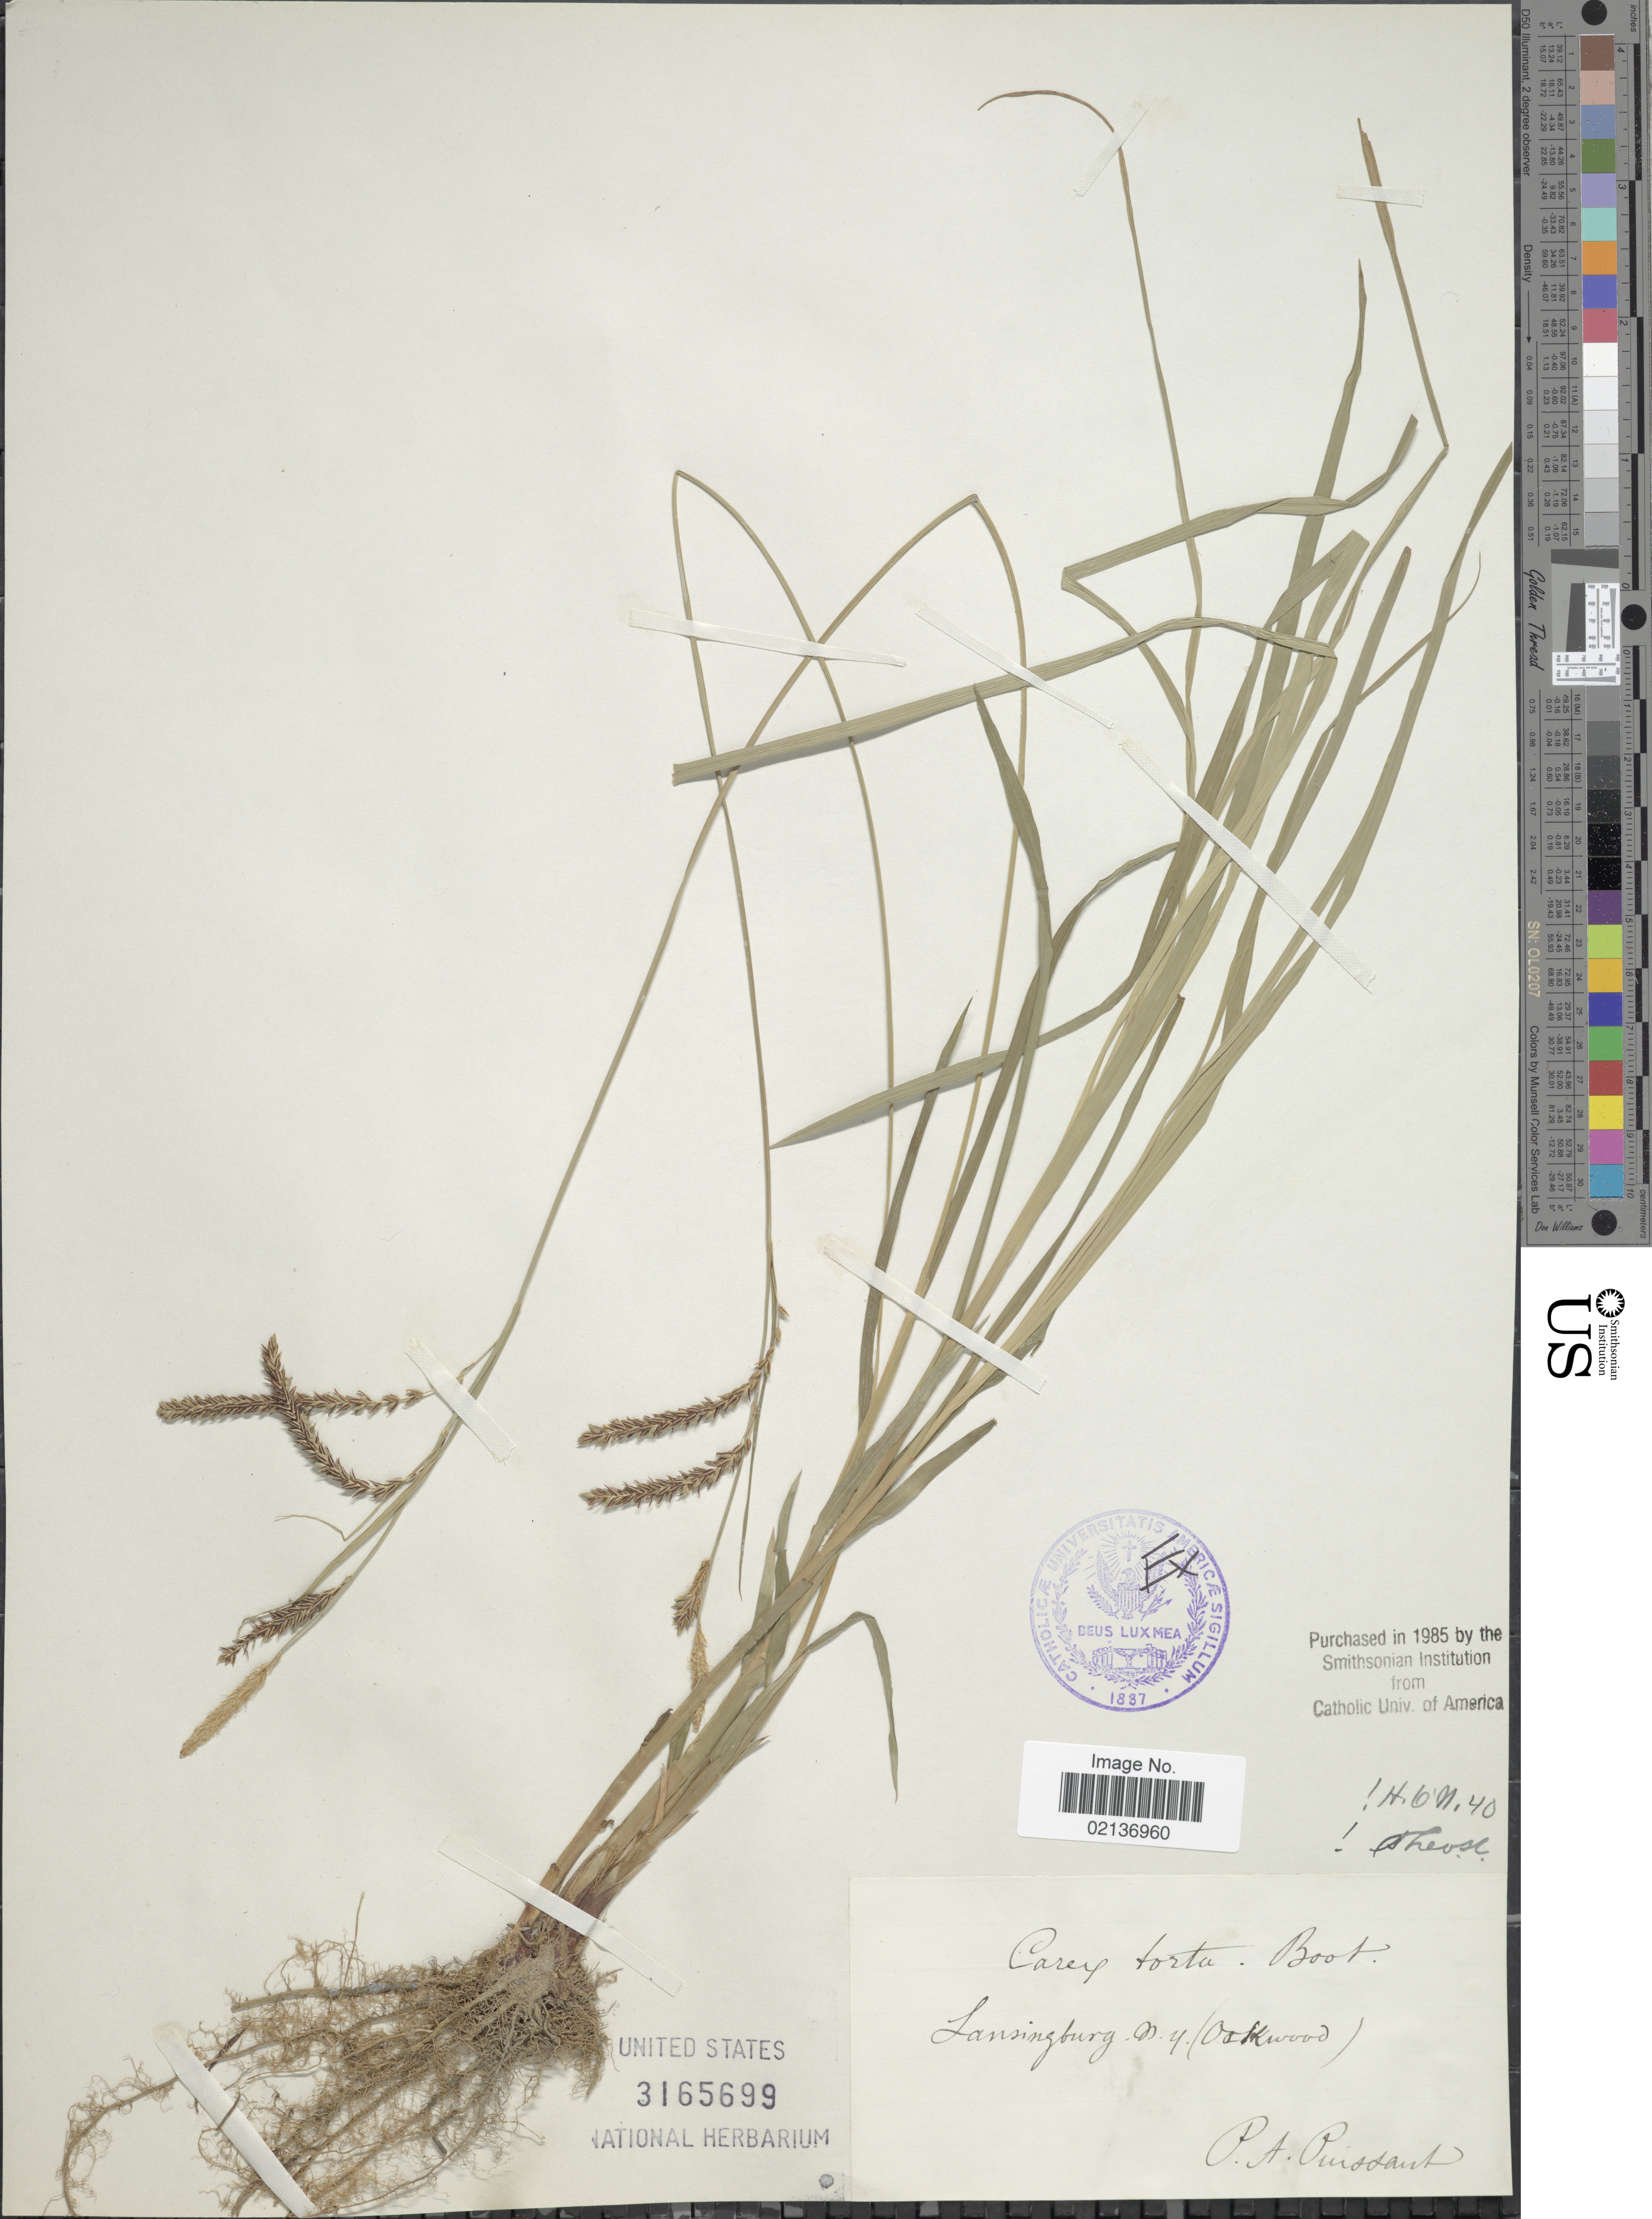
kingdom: Plantae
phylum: Tracheophyta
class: Liliopsida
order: Poales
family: Cyperaceae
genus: Carex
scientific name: Carex torta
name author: Boott ex Tuck.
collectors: P. Puissant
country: United States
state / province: New York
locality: Lansingburg, N.Y. (Oakwood)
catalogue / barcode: US 3165699